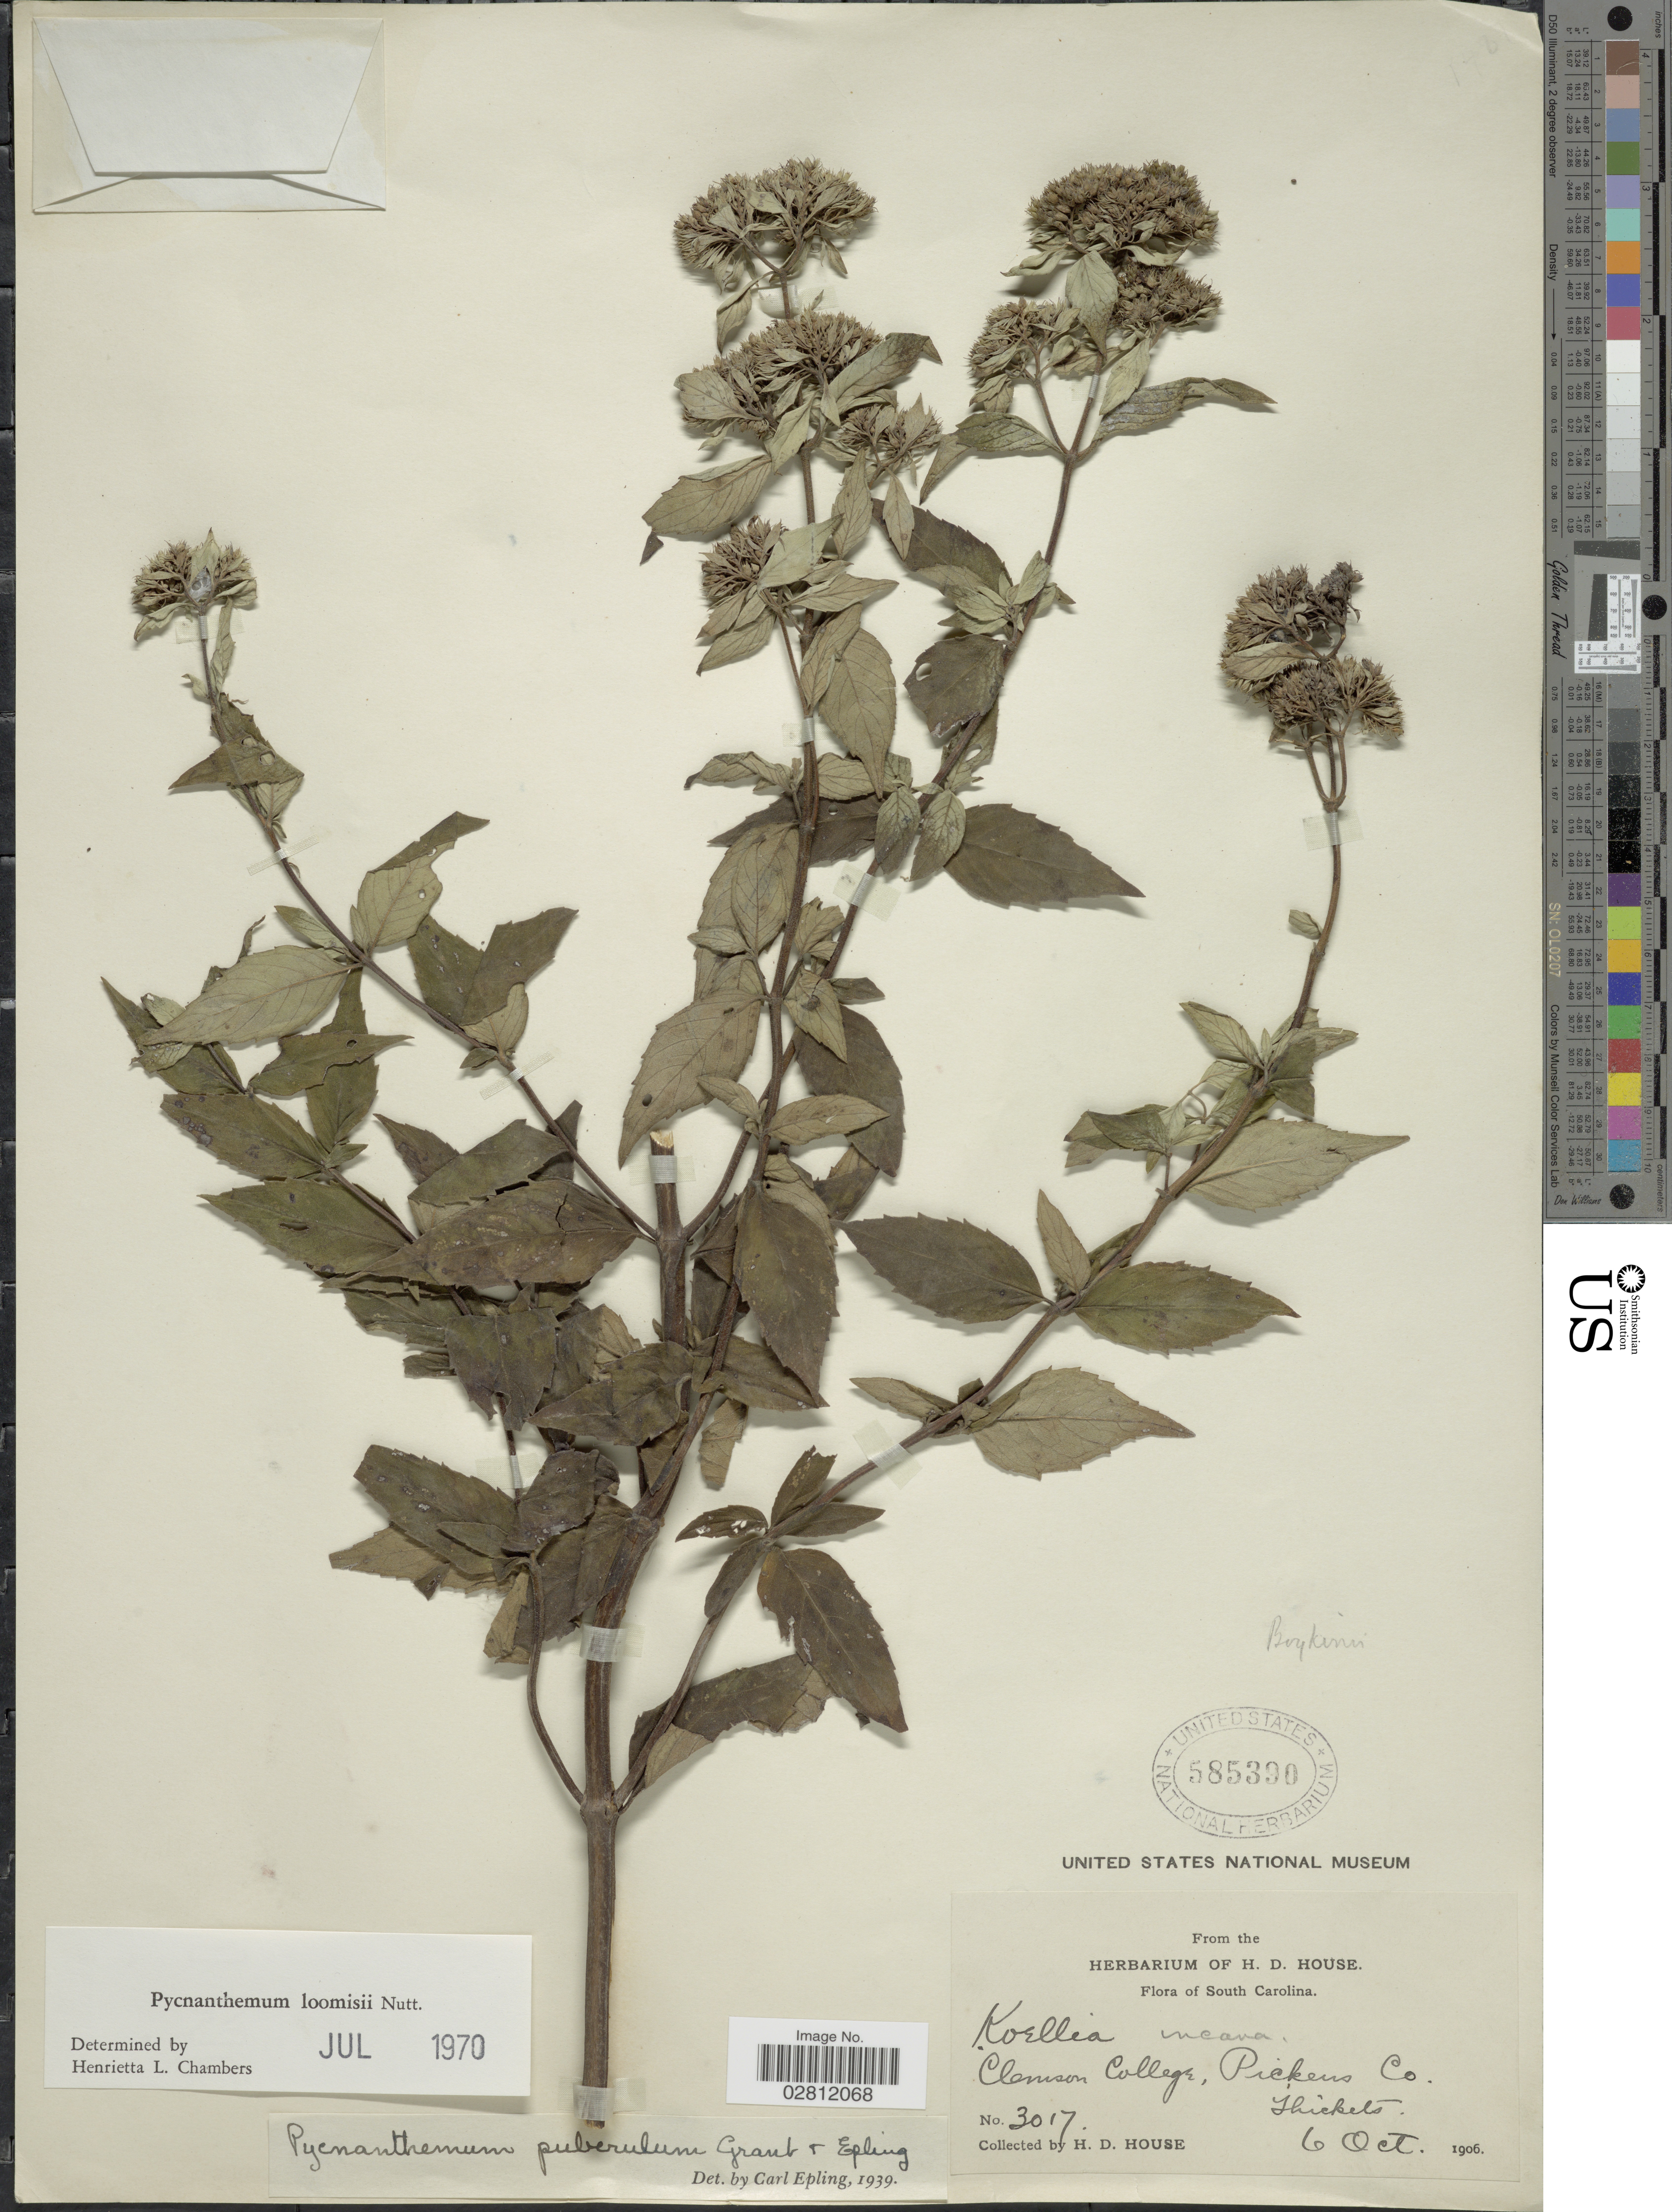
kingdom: Plantae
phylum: Tracheophyta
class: Magnoliopsida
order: Lamiales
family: Lamiaceae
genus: Pycnanthemum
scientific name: Pycnanthemum loomisii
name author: Nutt.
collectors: H. D. House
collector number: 3017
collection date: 1906-10-06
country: United States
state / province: South Carolina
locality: Clemson College, Pickens Co.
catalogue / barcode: US 585390